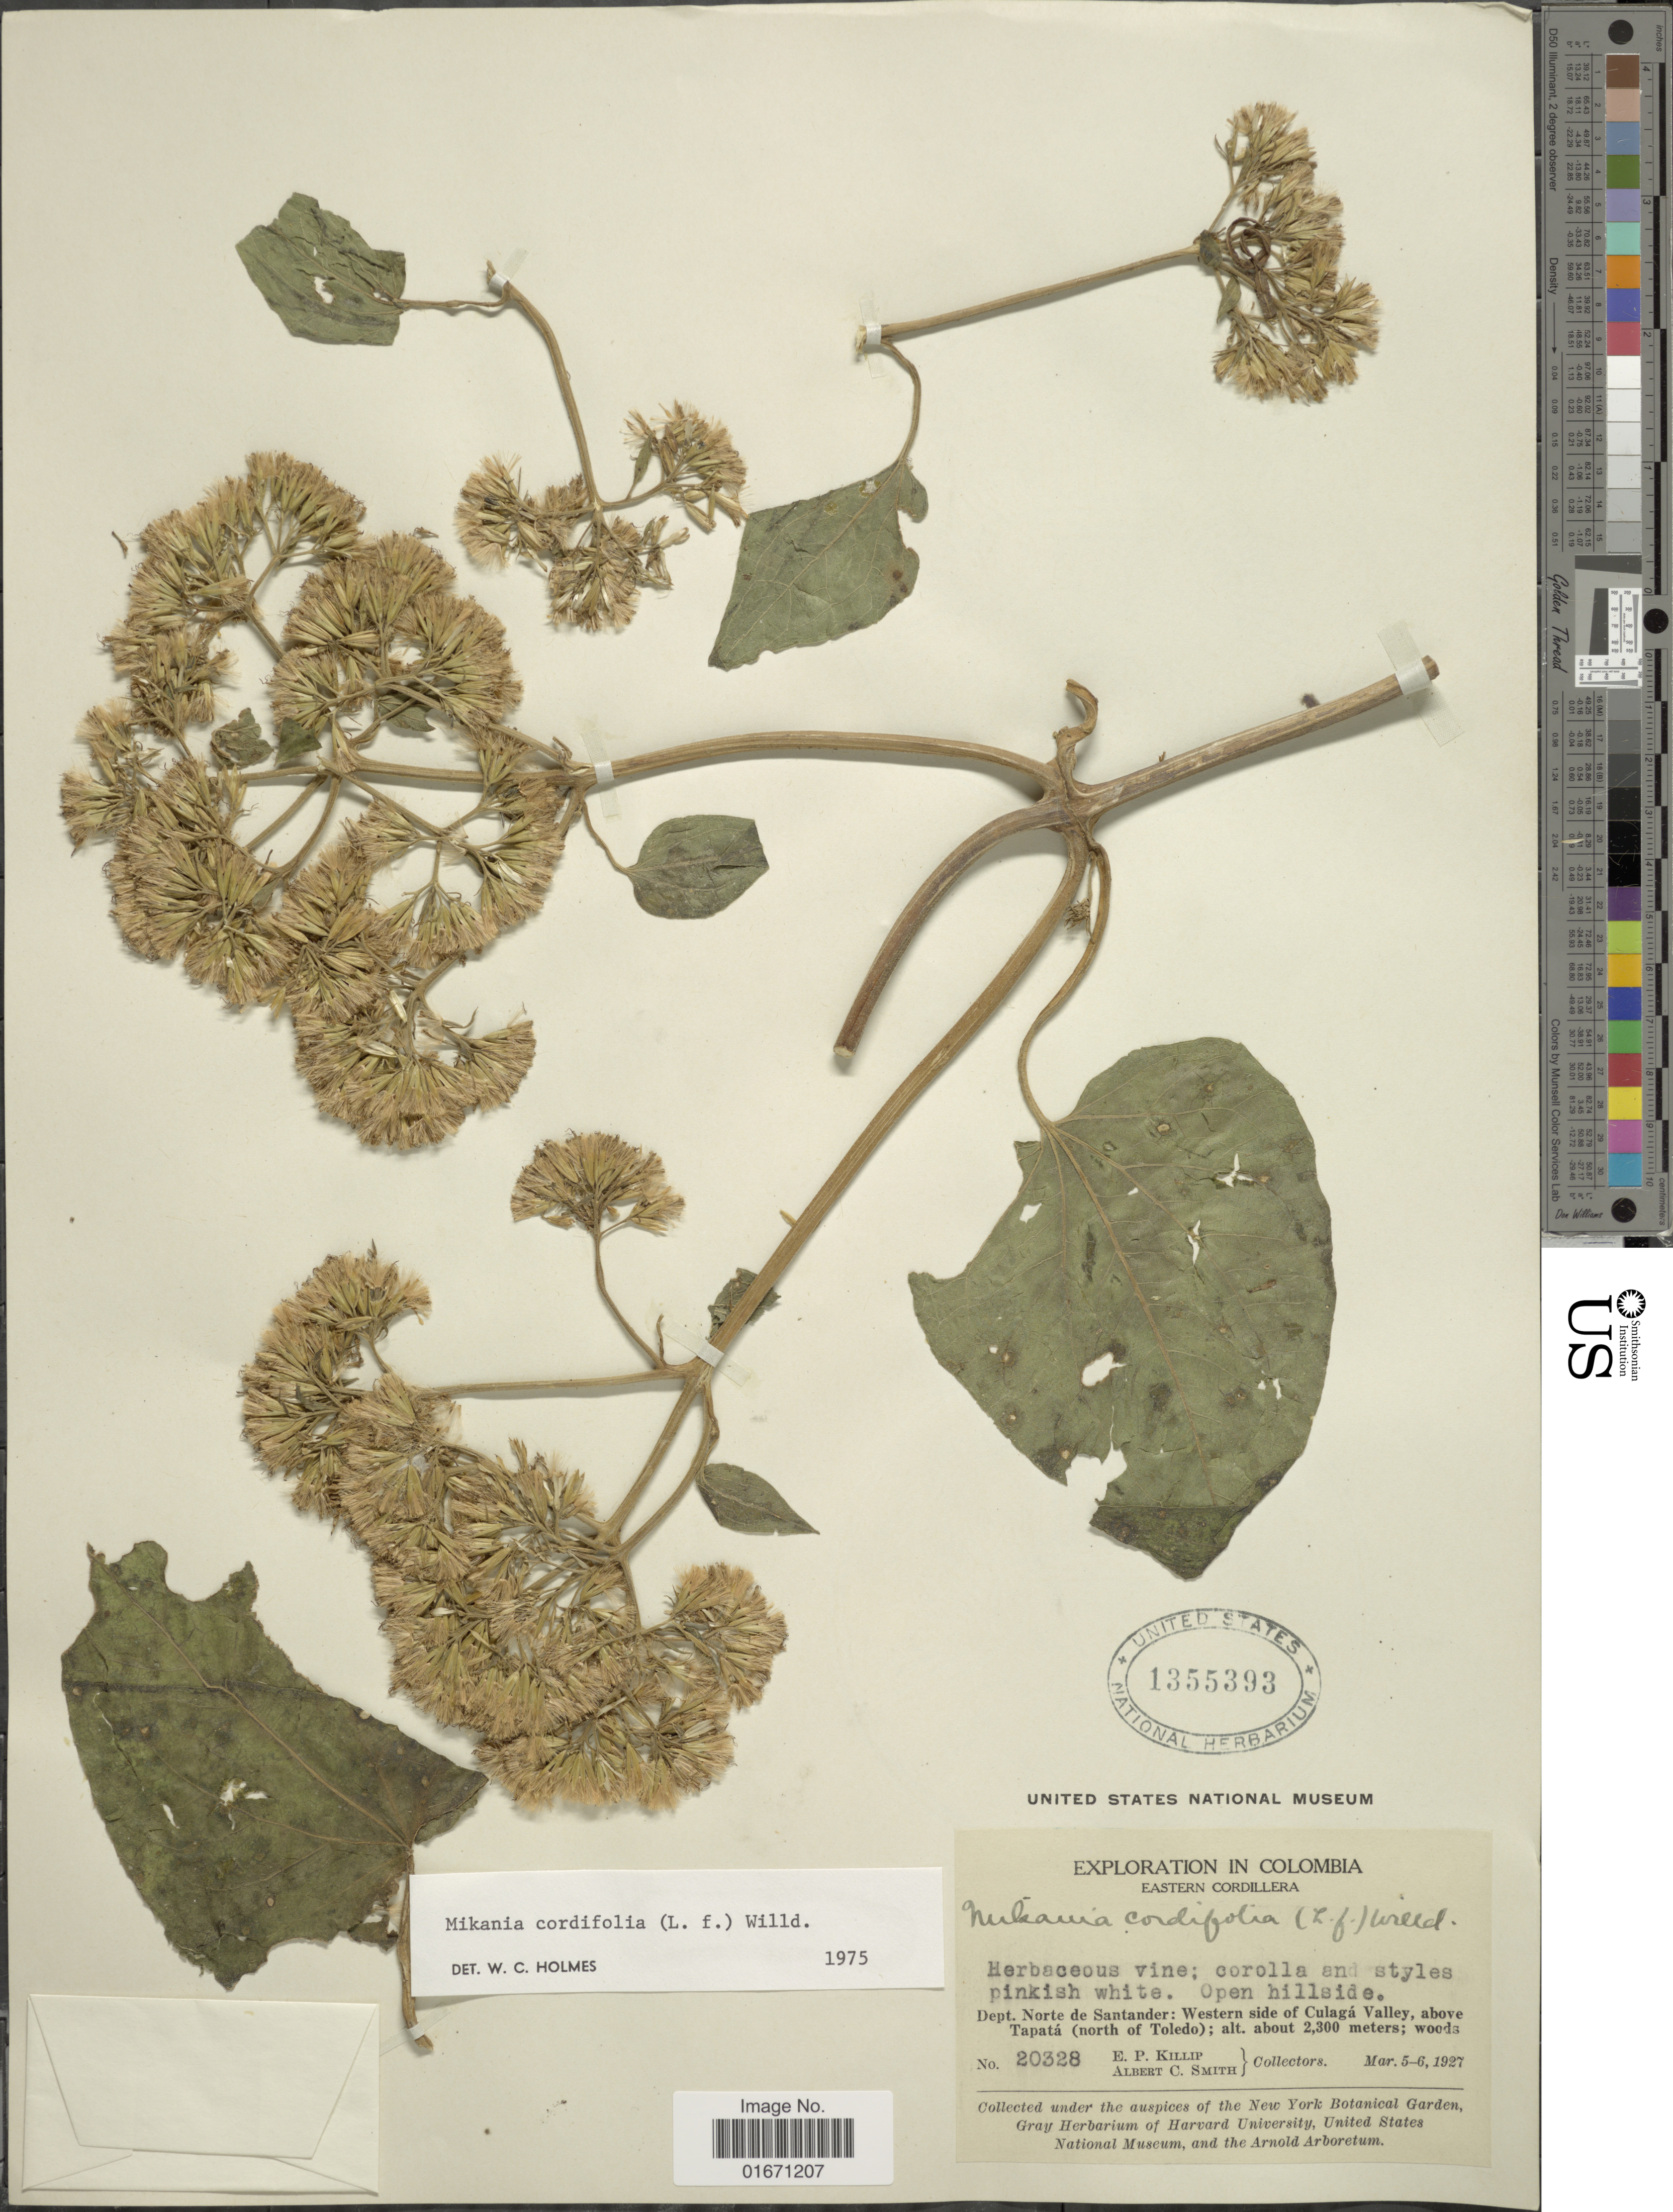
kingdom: Plantae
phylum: Tracheophyta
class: Magnoliopsida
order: Asterales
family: Asteraceae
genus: Mikania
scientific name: Mikania cordifolia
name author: Kunth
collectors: E. P. Killip & A. C. Smith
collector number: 20328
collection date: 1927-03-05/1927-03-06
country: Colombia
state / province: Norte de Santander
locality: Eastern Cordillera, Western side of Culaga Valley, above Tapata (north of Toledo)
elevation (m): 2300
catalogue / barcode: US 1355393